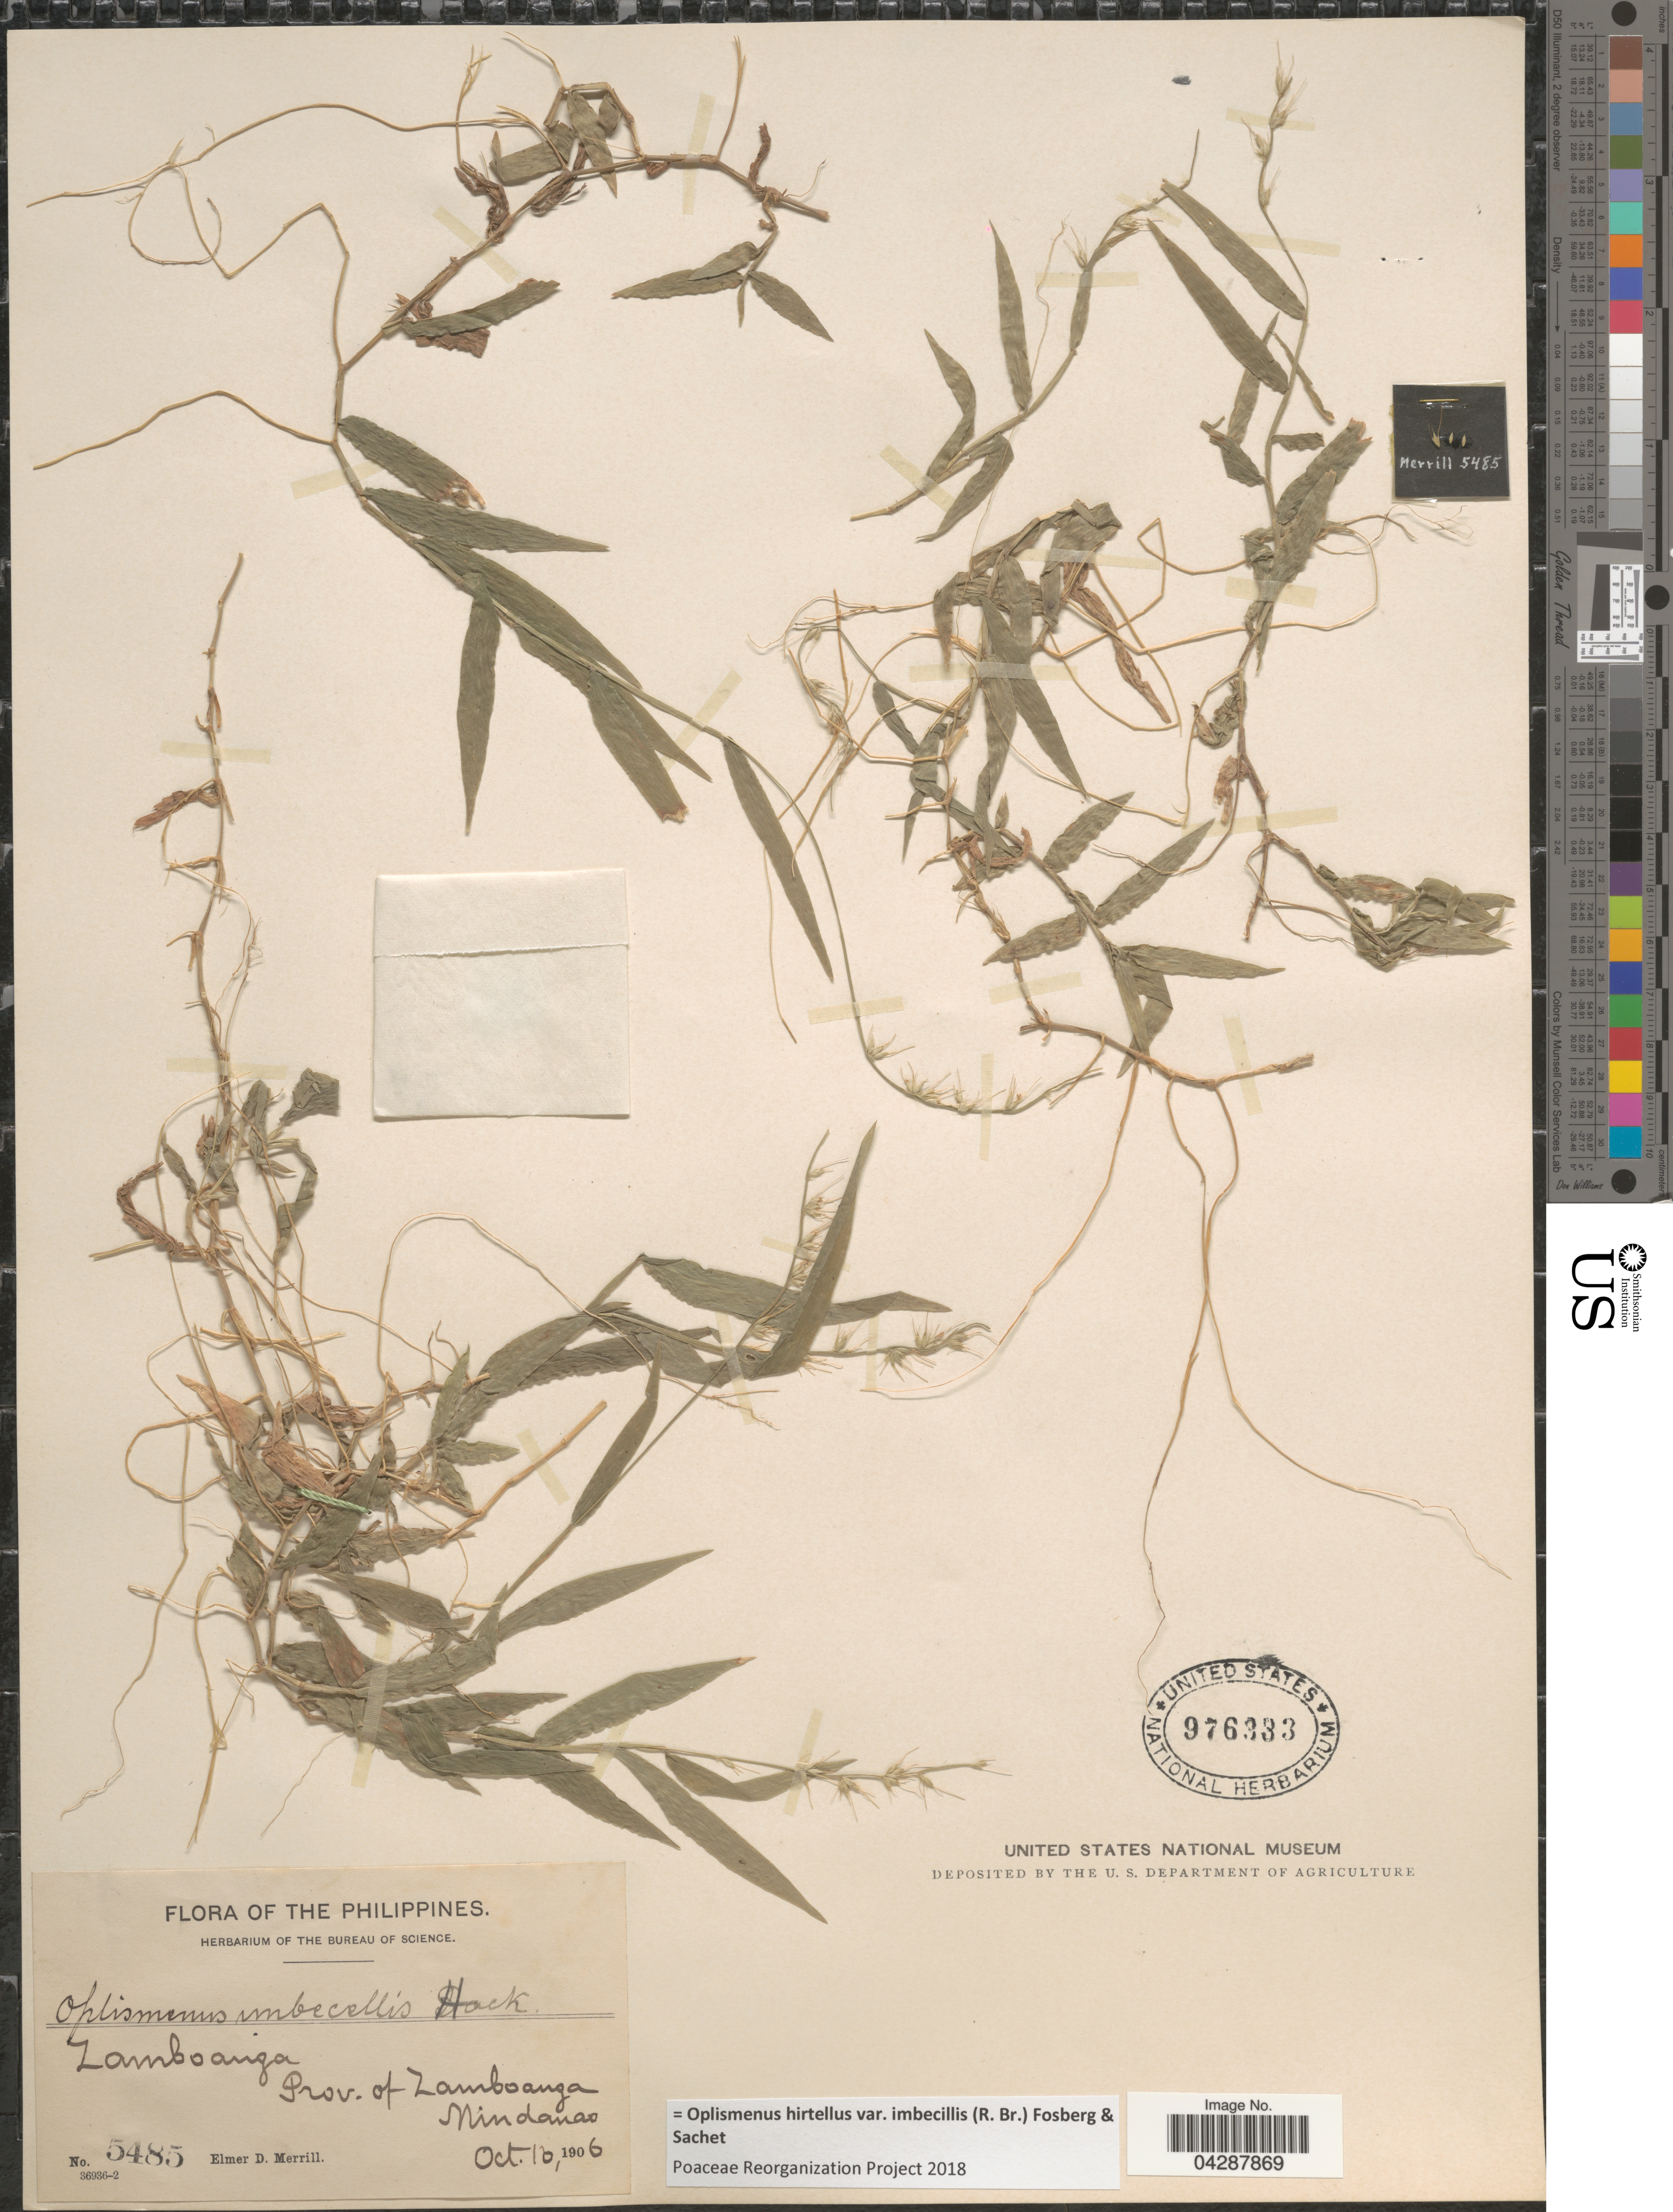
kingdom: Plantae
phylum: Tracheophyta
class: Liliopsida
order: Poales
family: Poaceae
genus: Oplismenus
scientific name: Oplismenus hirtellus var. imbecillis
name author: (R. Br.) Fosberg & Sachet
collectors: E. D. Merrill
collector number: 5485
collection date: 1906-10-10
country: Philippines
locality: Zamboanga. Prov. of Zamboanga. Mindanao.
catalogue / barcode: US 976333